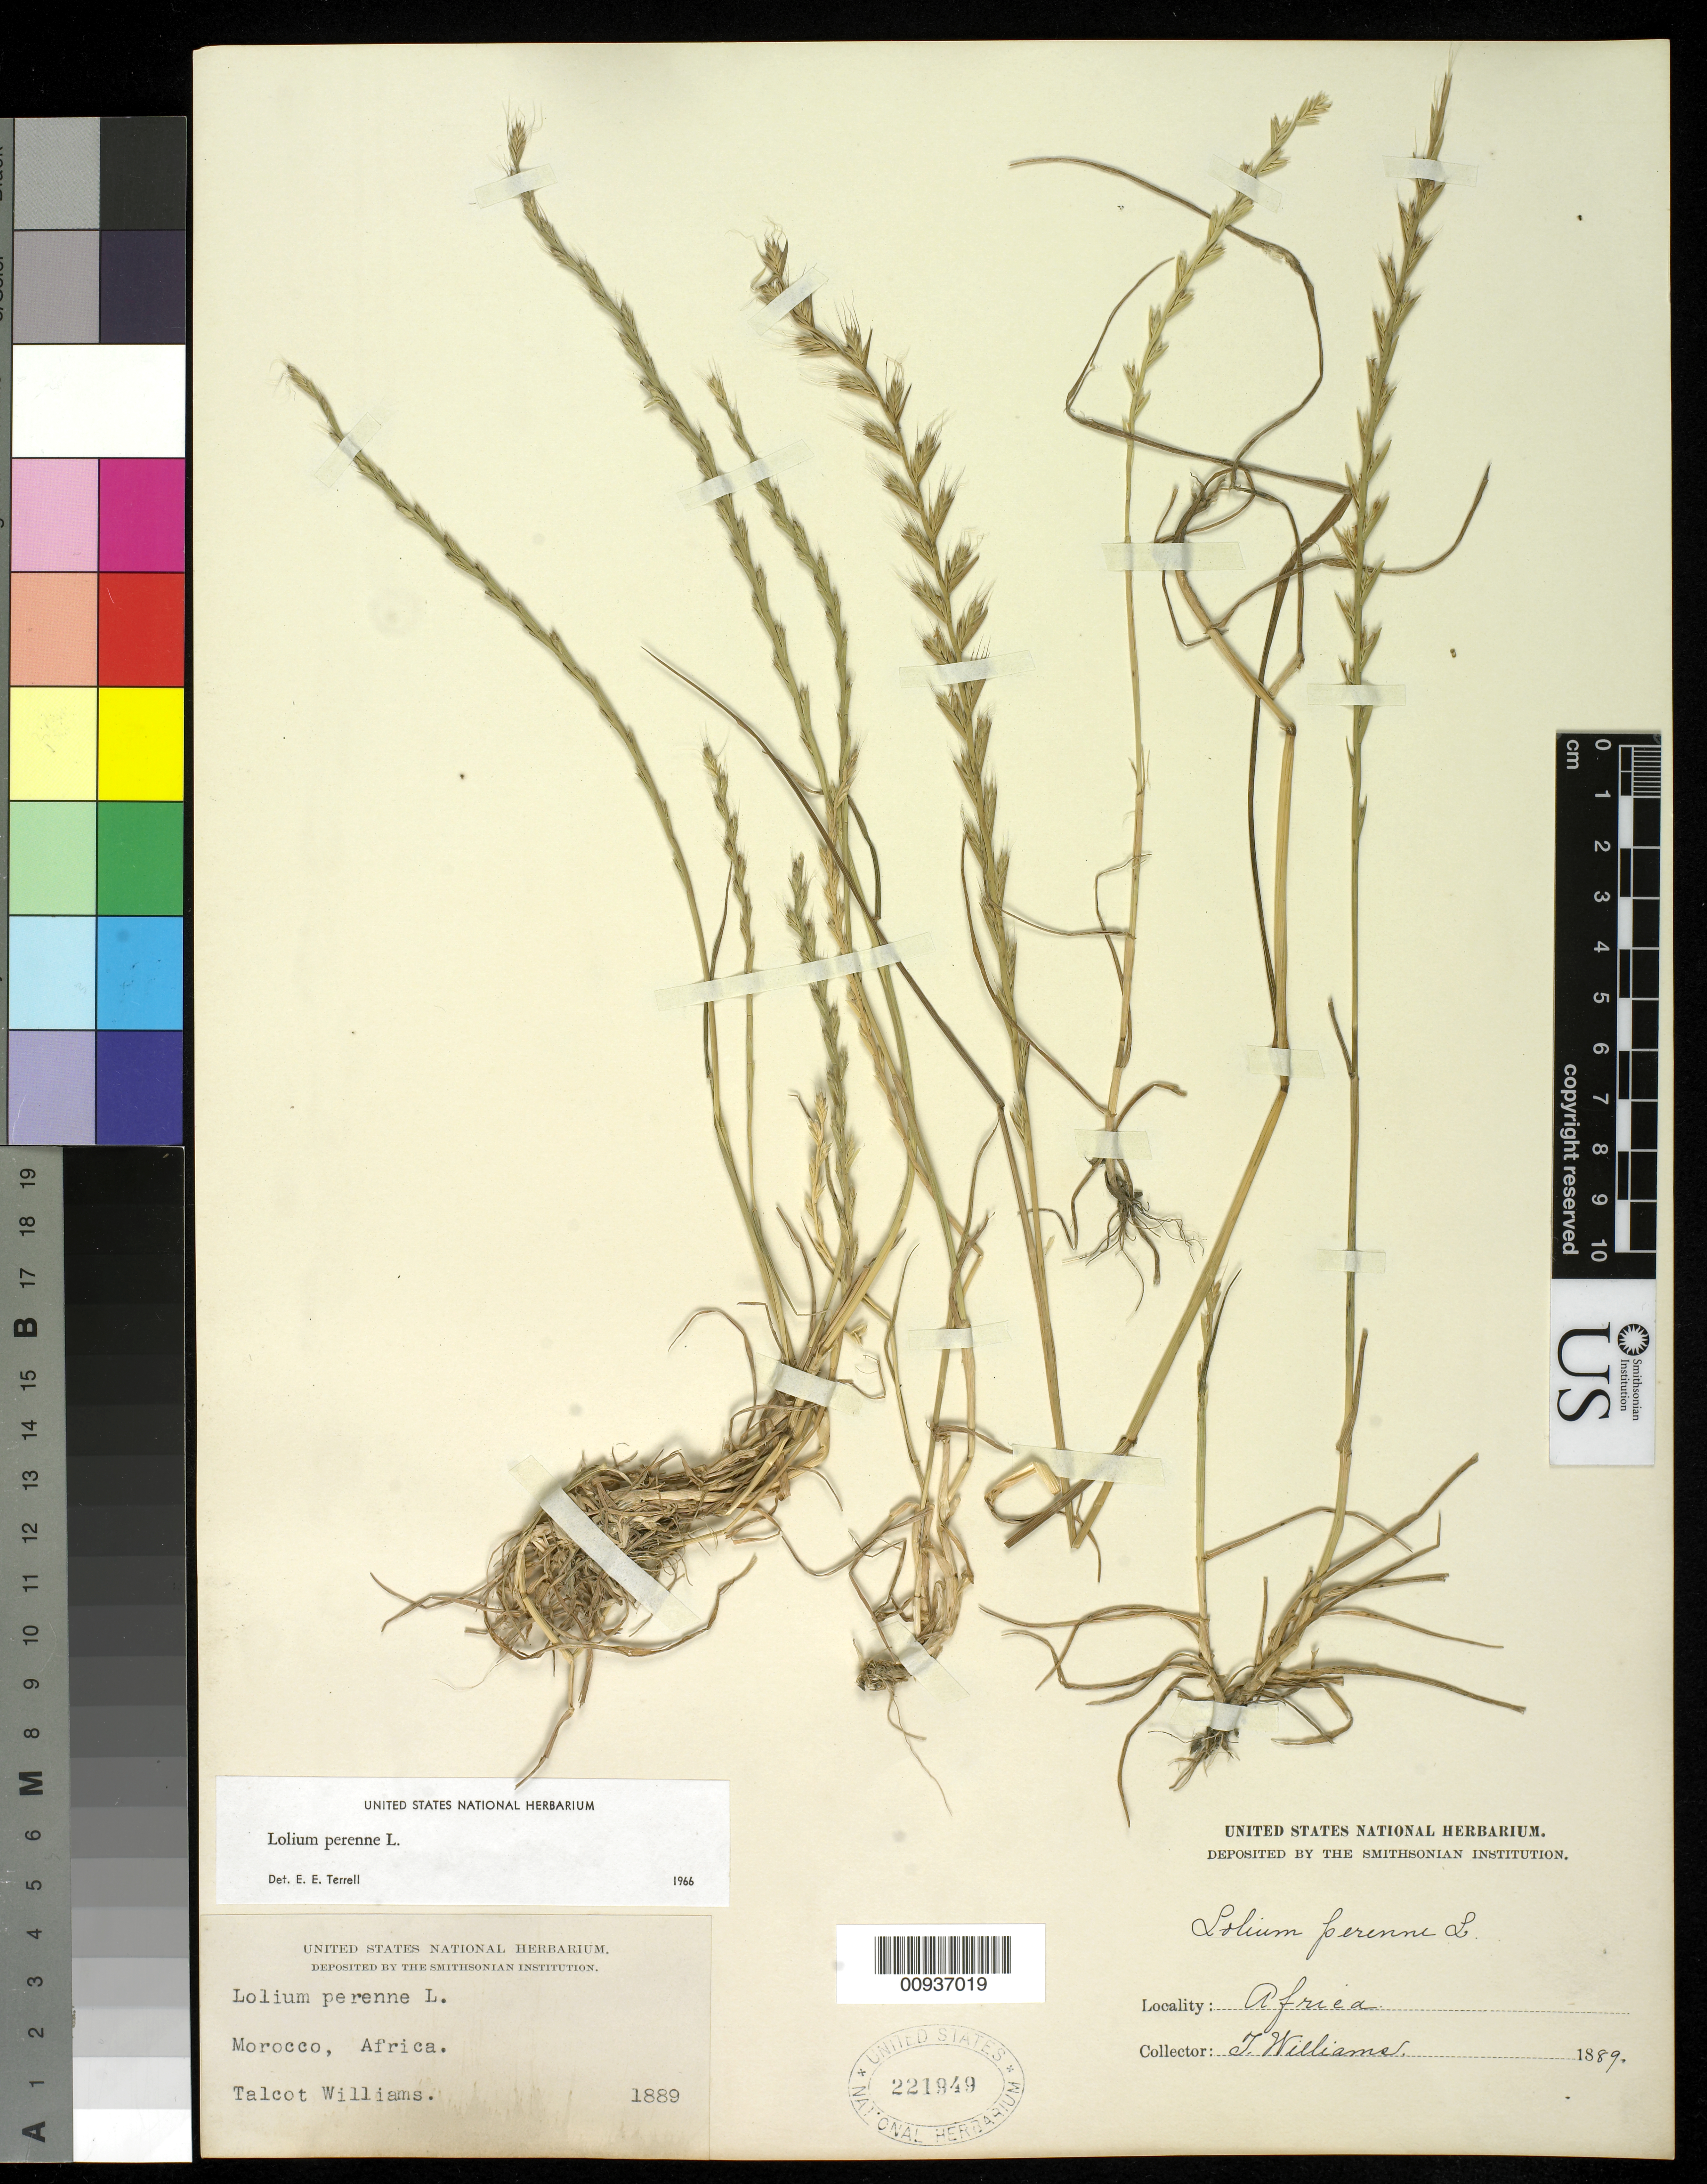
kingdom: Plantae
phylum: Tracheophyta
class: Liliopsida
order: Poales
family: Poaceae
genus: Lolium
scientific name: Lolium perenne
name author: L.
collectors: T. Williams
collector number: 1889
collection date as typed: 1889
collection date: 1889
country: Morocco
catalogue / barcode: US 221949